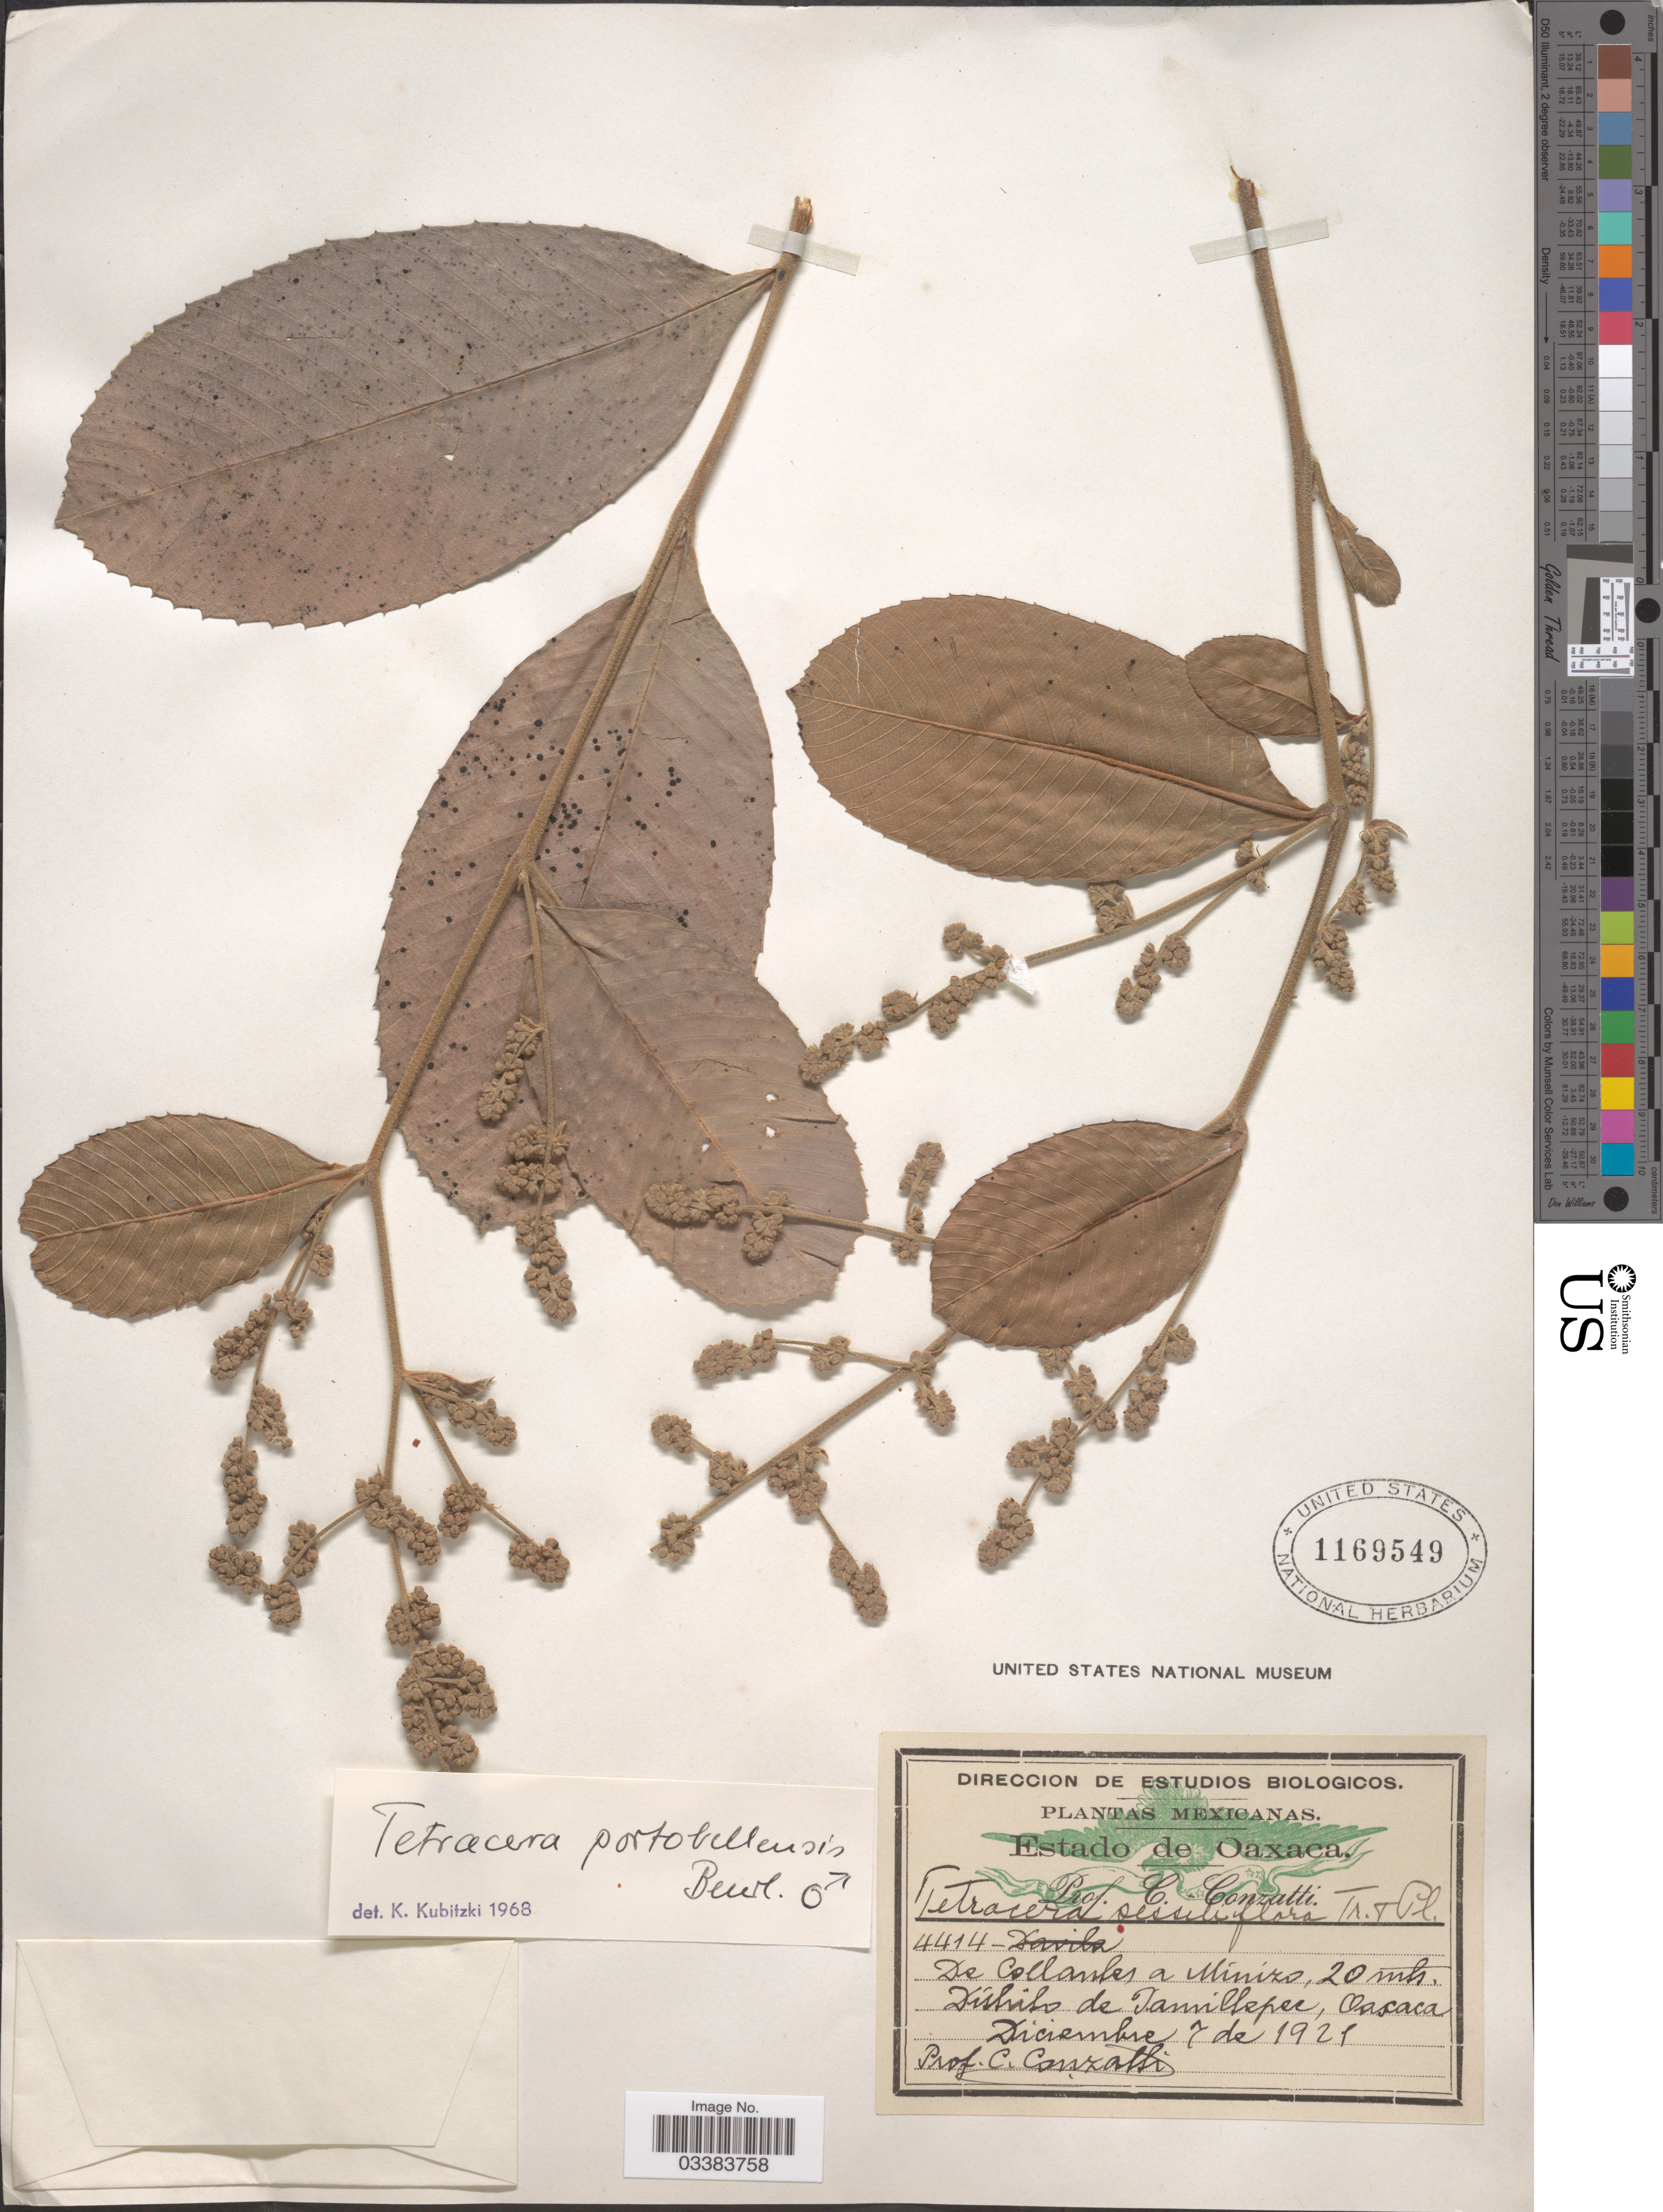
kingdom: Plantae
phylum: Tracheophyta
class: Magnoliopsida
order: Dilleniales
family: Dilleniaceae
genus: Tetracera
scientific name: Tetracera portobellensis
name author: Beurl.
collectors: C. Conzatti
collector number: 4414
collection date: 1921-12-07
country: Mexico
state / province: Oaxaca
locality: De Collantes a Minizo, Distrito de Tamiltepec.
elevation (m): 20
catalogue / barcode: US 1169549